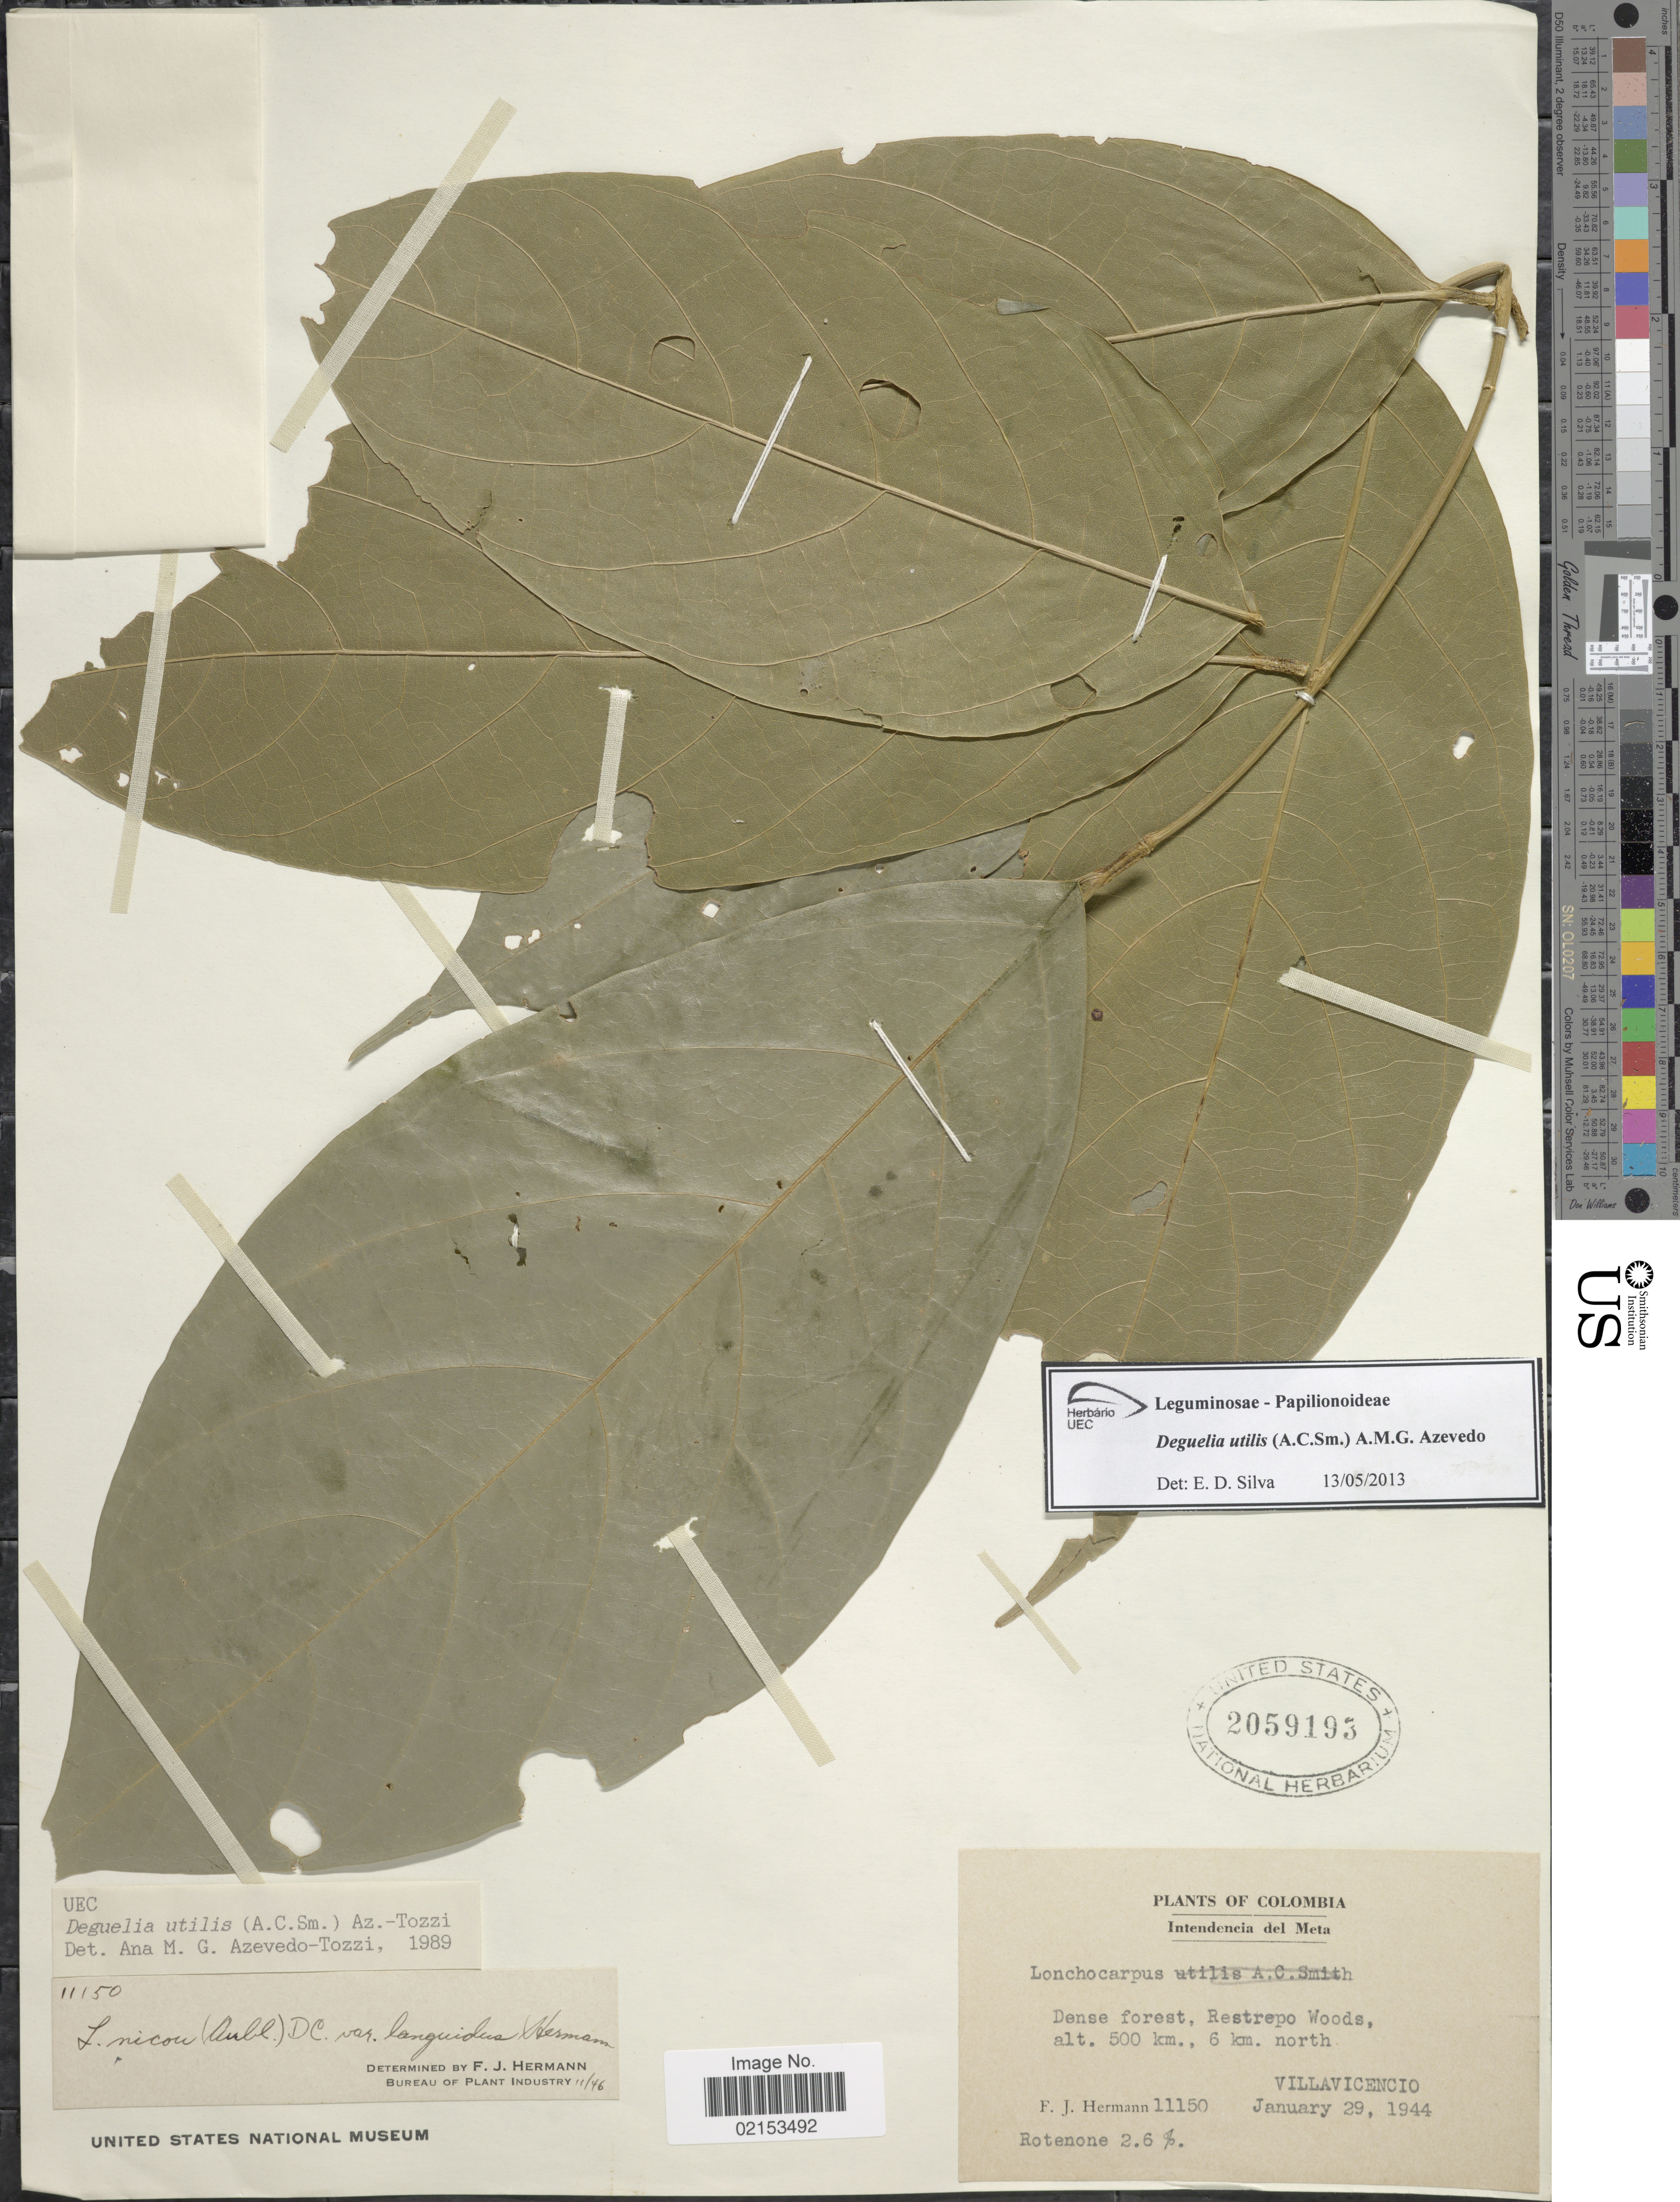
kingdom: Plantae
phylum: Tracheophyta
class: Magnoliopsida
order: Fabales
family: Fabaceae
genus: Deguelia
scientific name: Deguelia utilis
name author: (A.C. Sm.) A.M.G. Azevedo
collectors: F. J. Hermann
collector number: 11150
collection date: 1944-01-29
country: Colombia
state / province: Meta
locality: Intendencia del Meta, dense forest, Restrepo woods, 6 km. north Villavicencio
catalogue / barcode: US 2059193